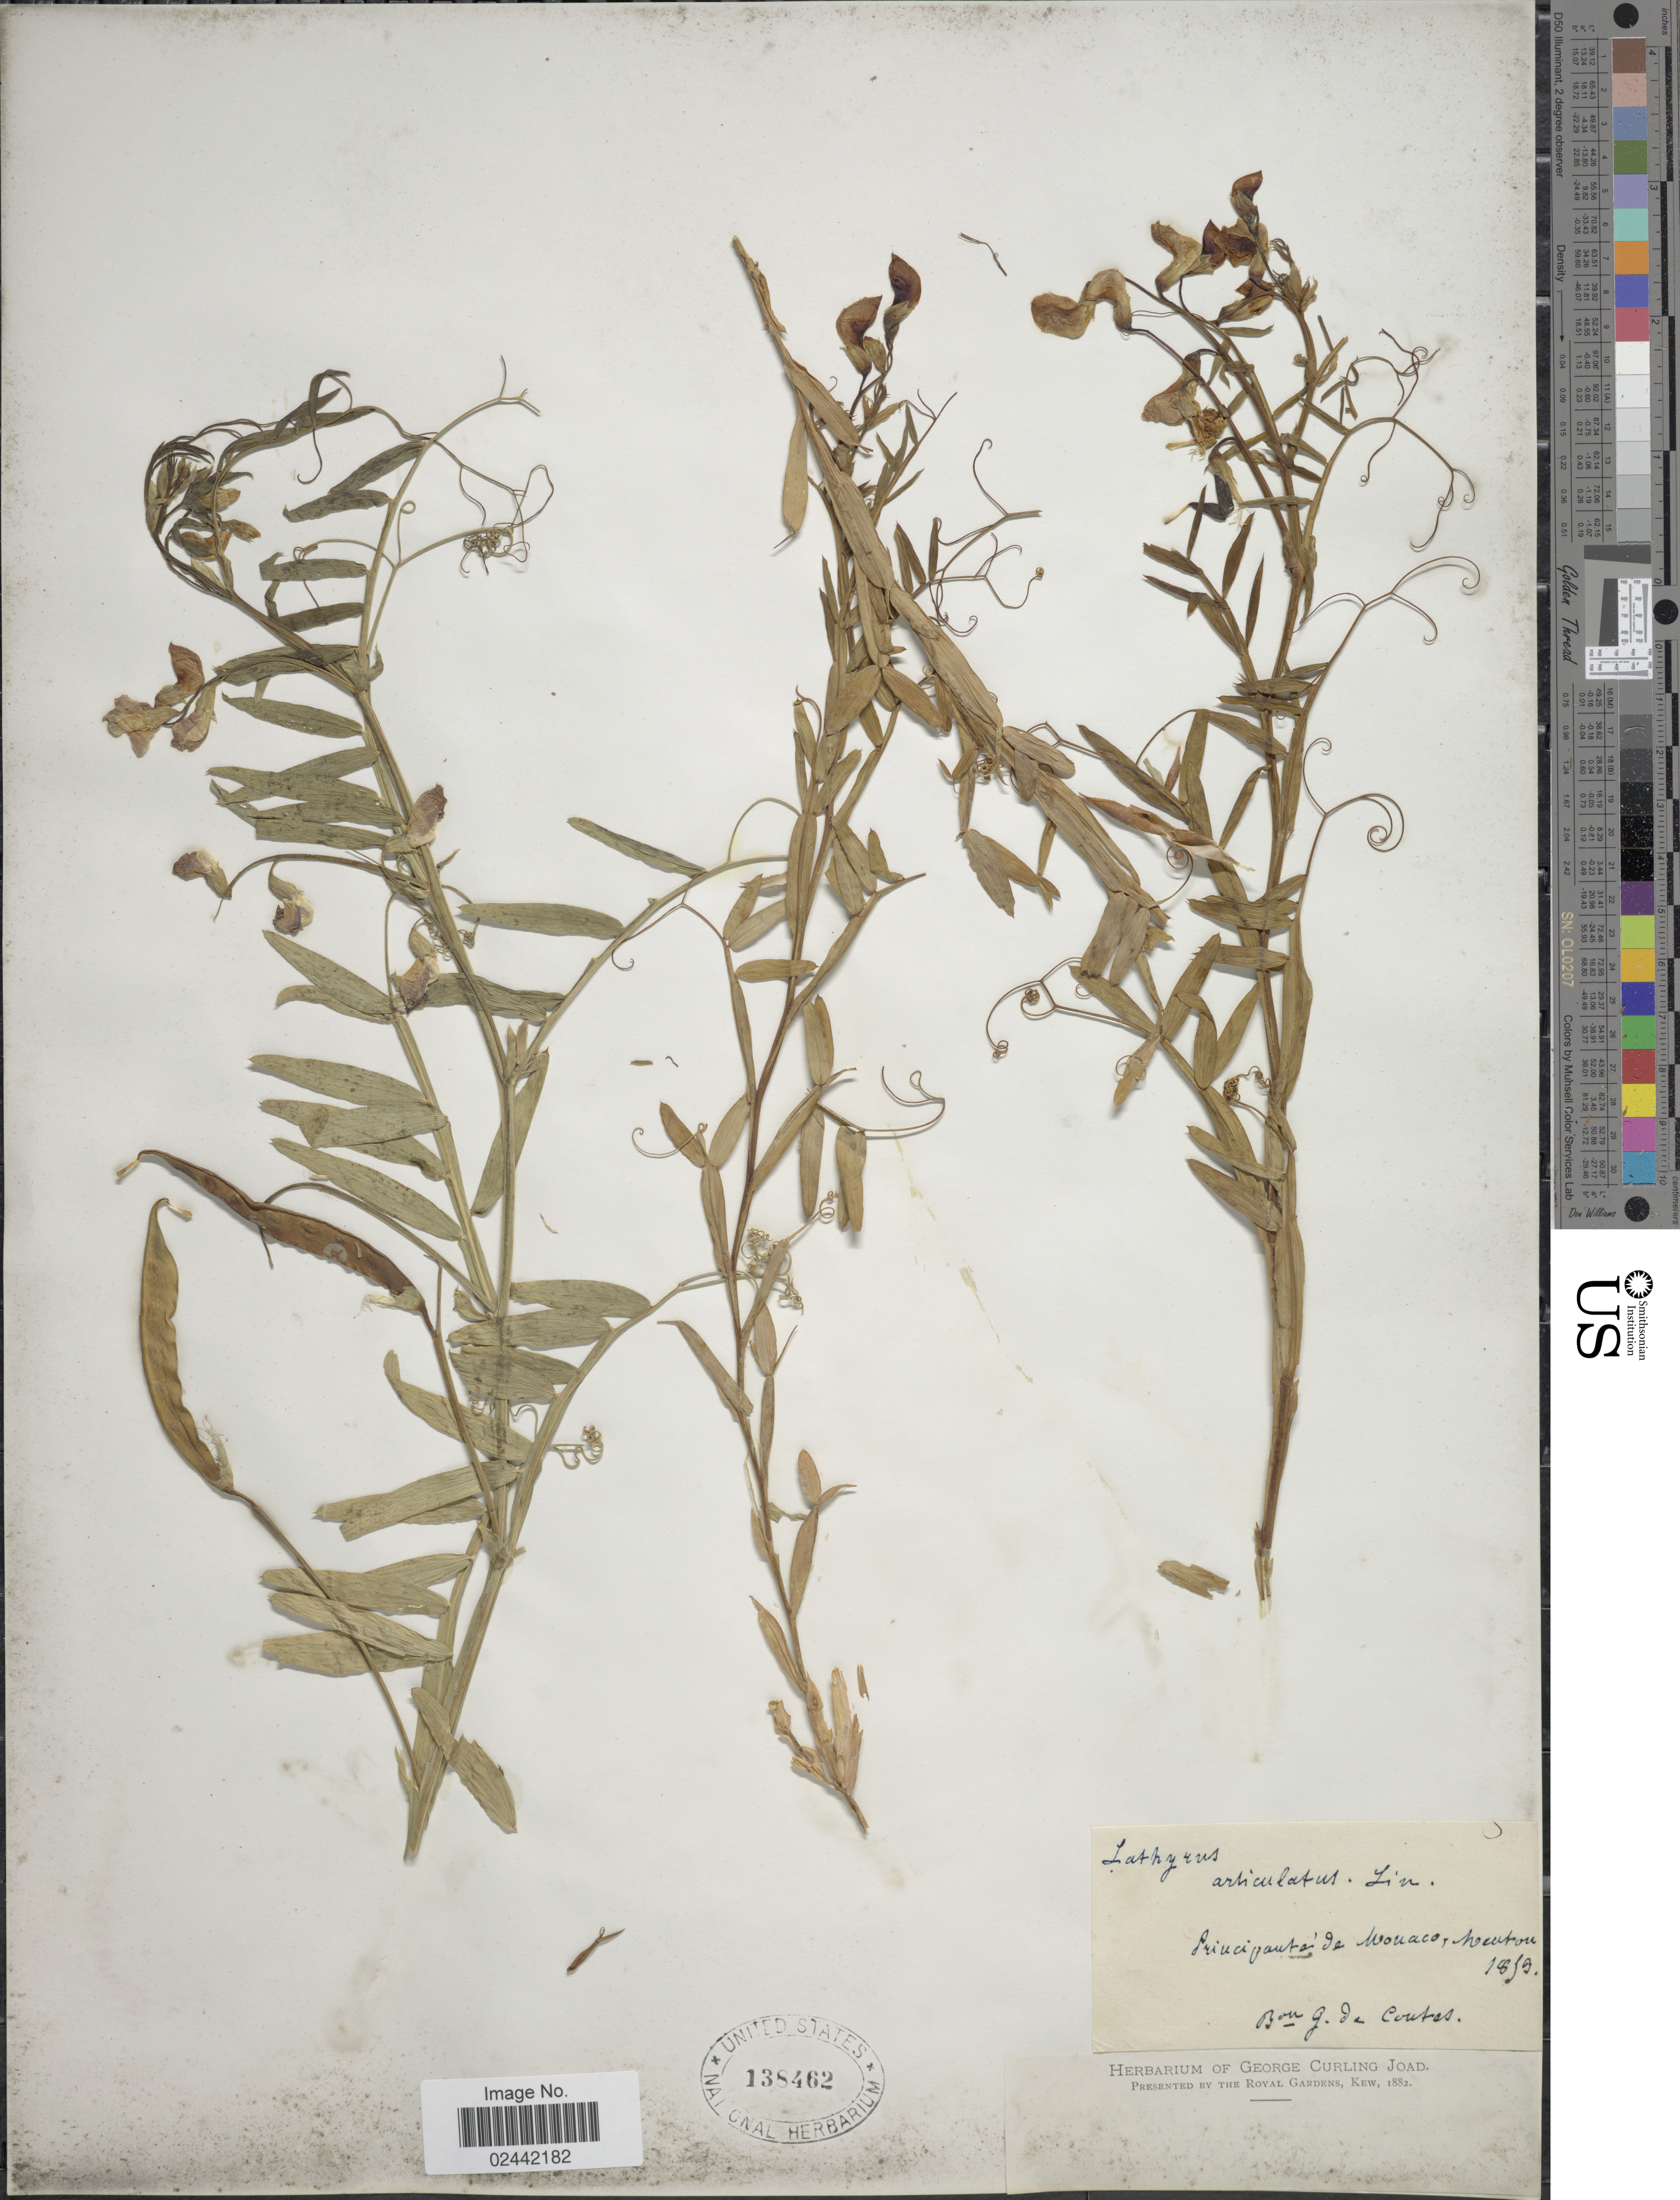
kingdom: Plantae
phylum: Tracheophyta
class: Magnoliopsida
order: Fabales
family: Fabaceae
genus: Lathyrus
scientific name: Lathyrus articulatus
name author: L.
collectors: G. Contes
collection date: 1853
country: Monaco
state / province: Monaco-Ville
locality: Principanta de Monaco, Montou [interpreted]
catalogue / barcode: US 138462